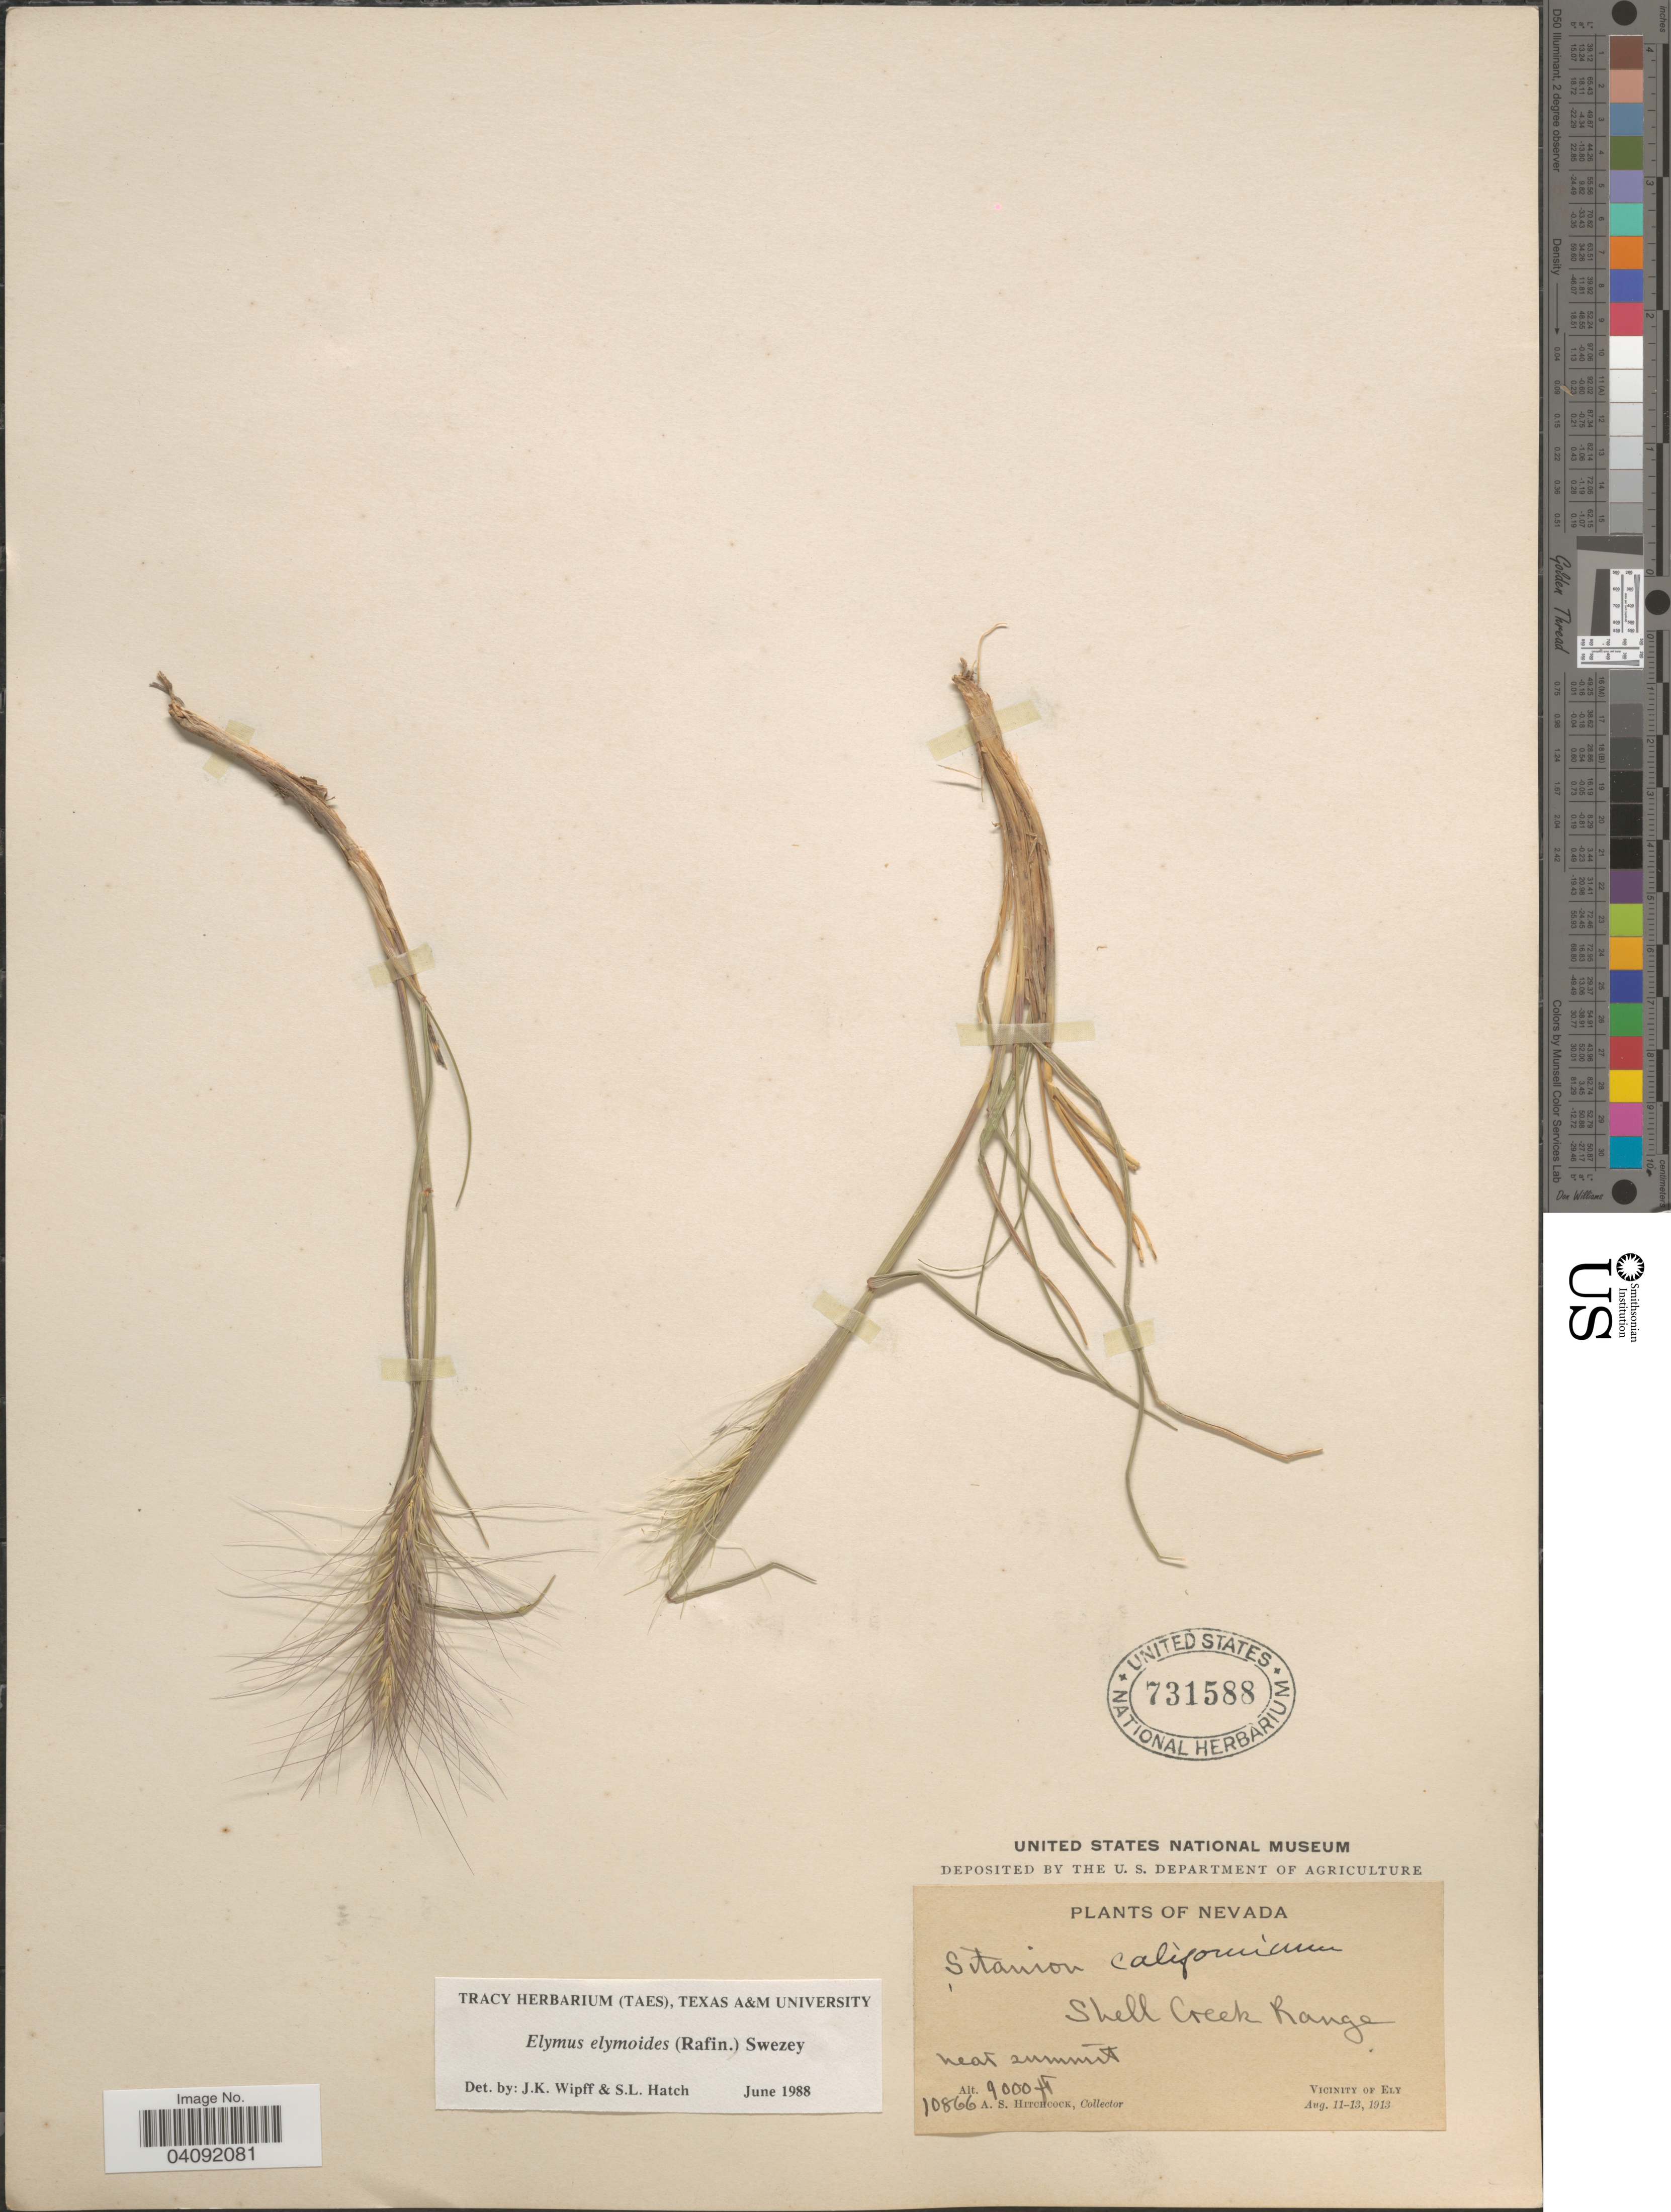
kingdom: Plantae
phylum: Tracheophyta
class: Liliopsida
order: Poales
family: Poaceae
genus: Elymus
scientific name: Elymus elymoides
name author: (Raf.) Swezey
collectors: A. S. Hitchcock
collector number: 10866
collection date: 1913-08-11/1913-08-13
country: United States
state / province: Nevada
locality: Shell Creek Range near summit. Vicinity of Ely.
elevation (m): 2743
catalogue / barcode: US 731588